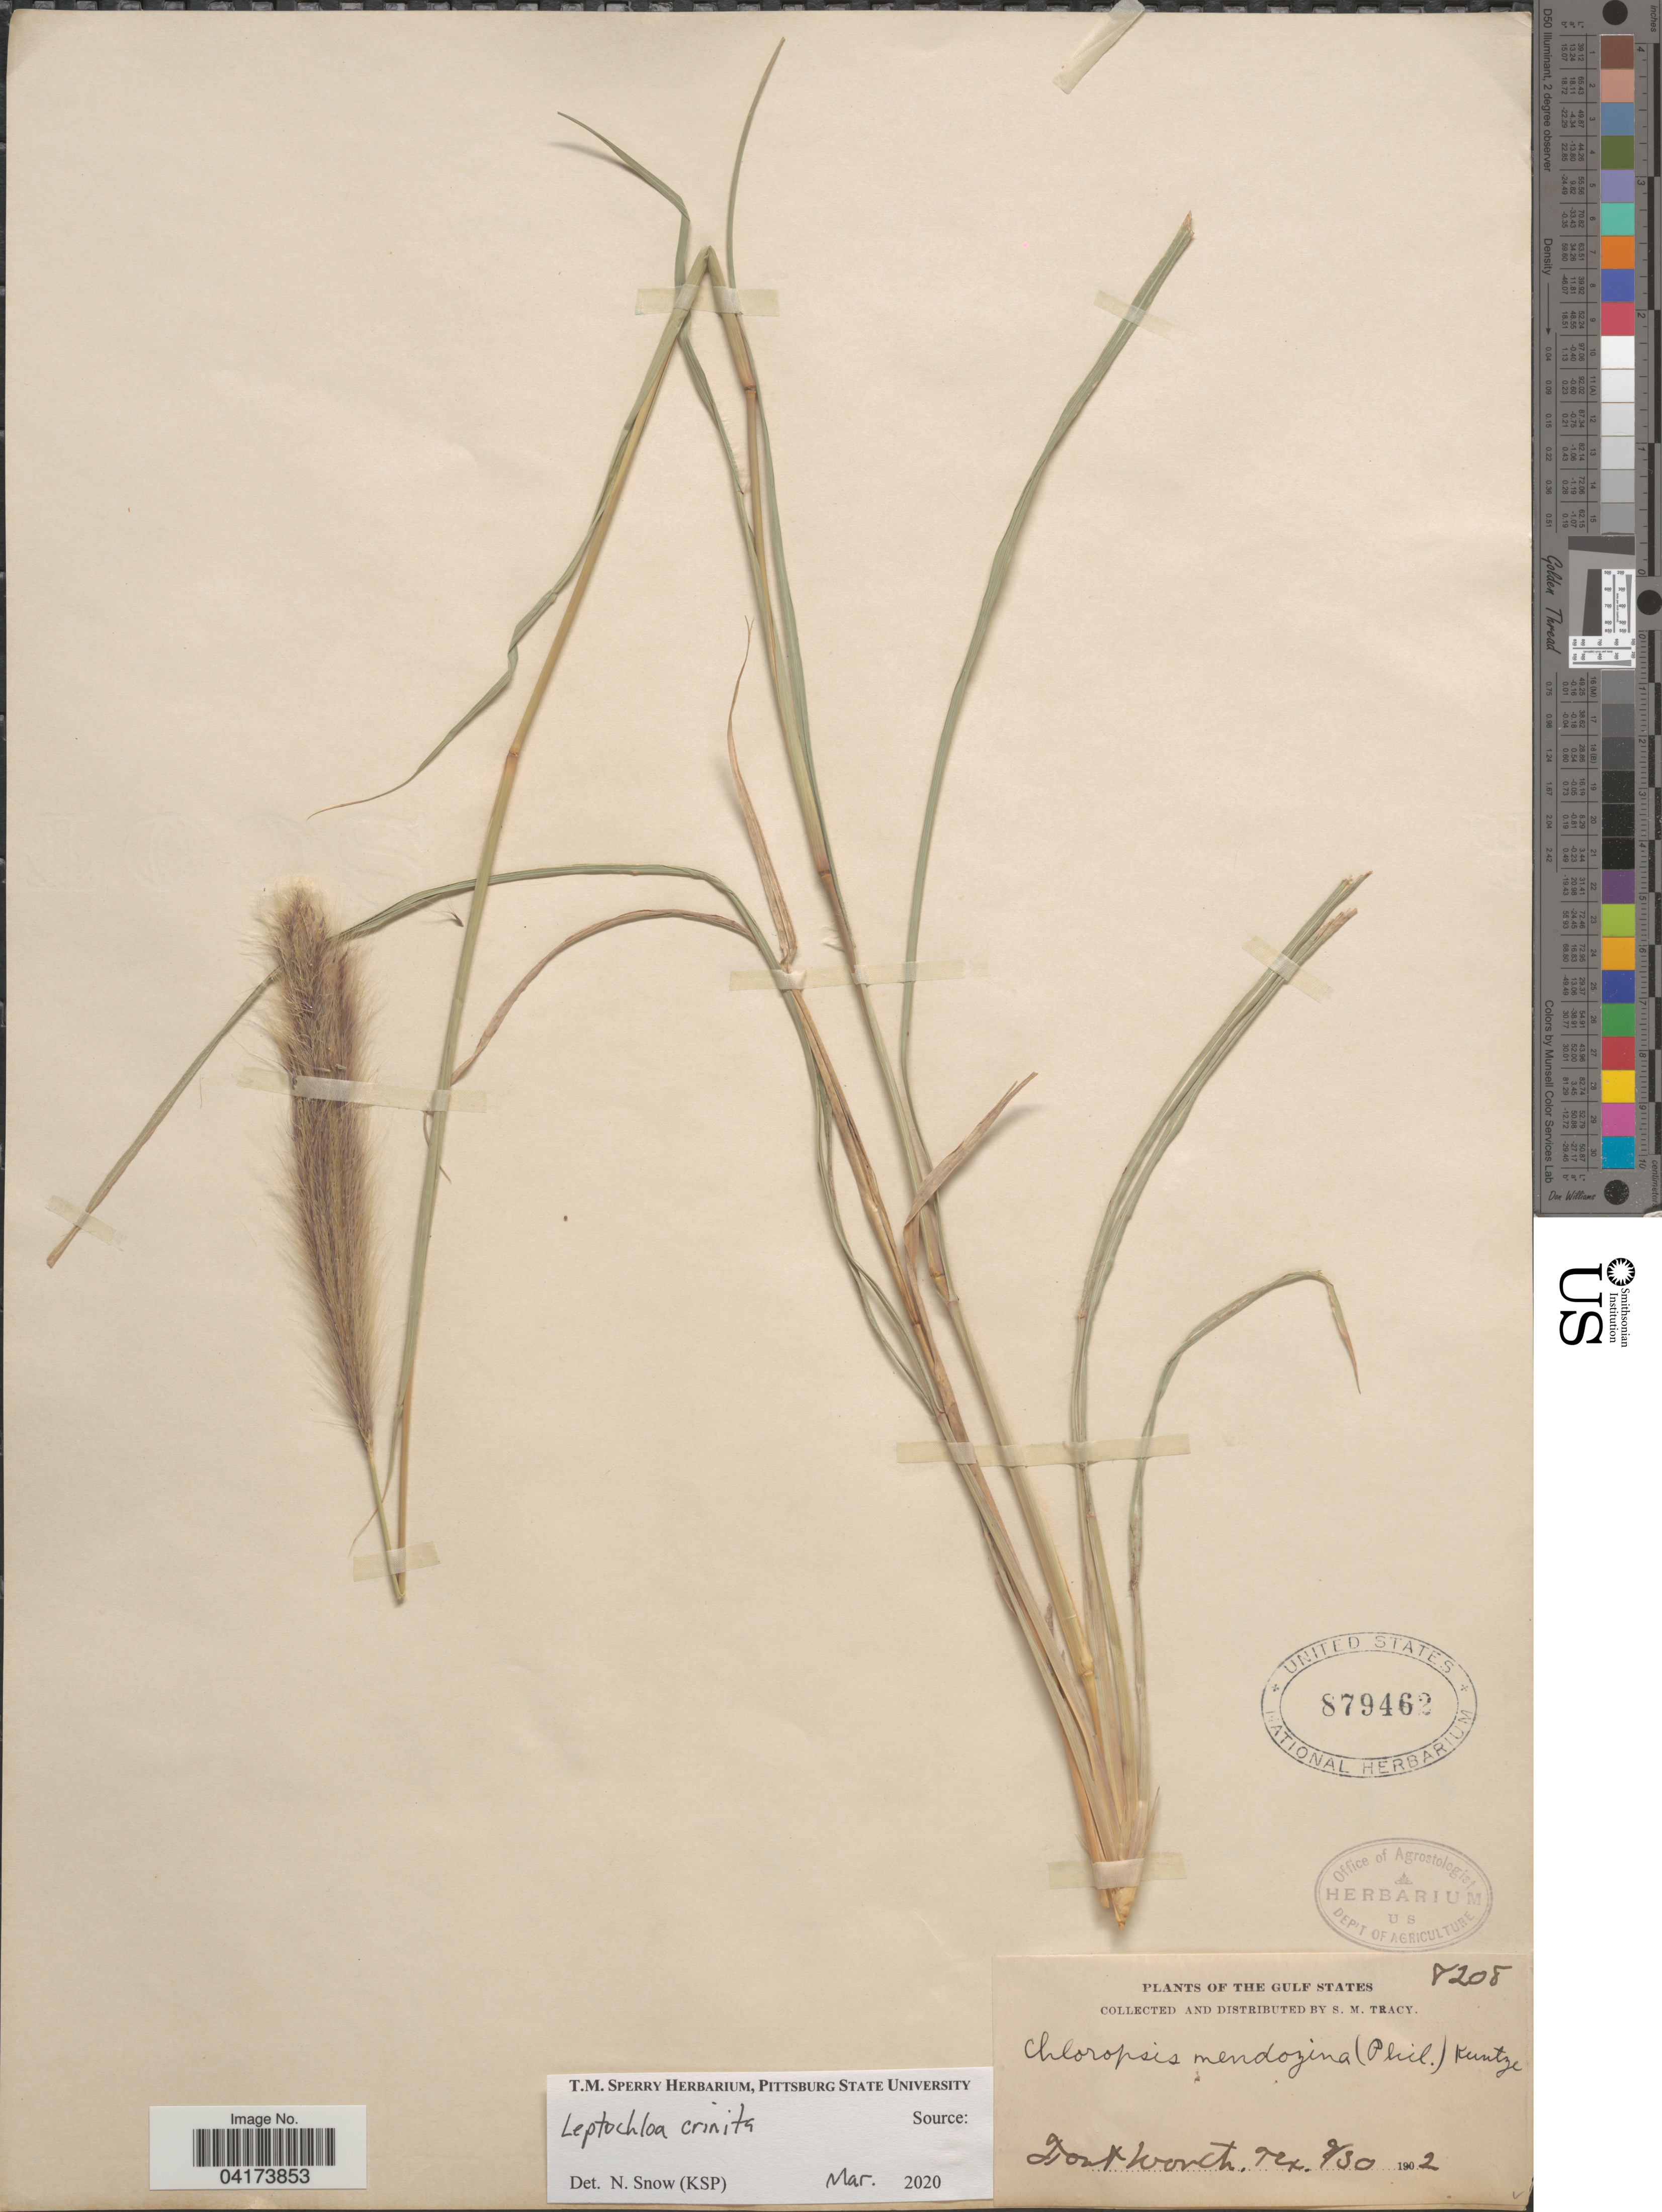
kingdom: Plantae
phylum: Tracheophyta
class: Liliopsida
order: Poales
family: Poaceae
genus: Leptochloa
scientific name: Leptochloa crinita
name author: (Lag.) P.M. Peterson & N. Snow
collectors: S. M. Tracy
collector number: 8208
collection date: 1902-09-30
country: United States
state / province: Texas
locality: The Gulf States. Fort Worth.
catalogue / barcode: US 879462